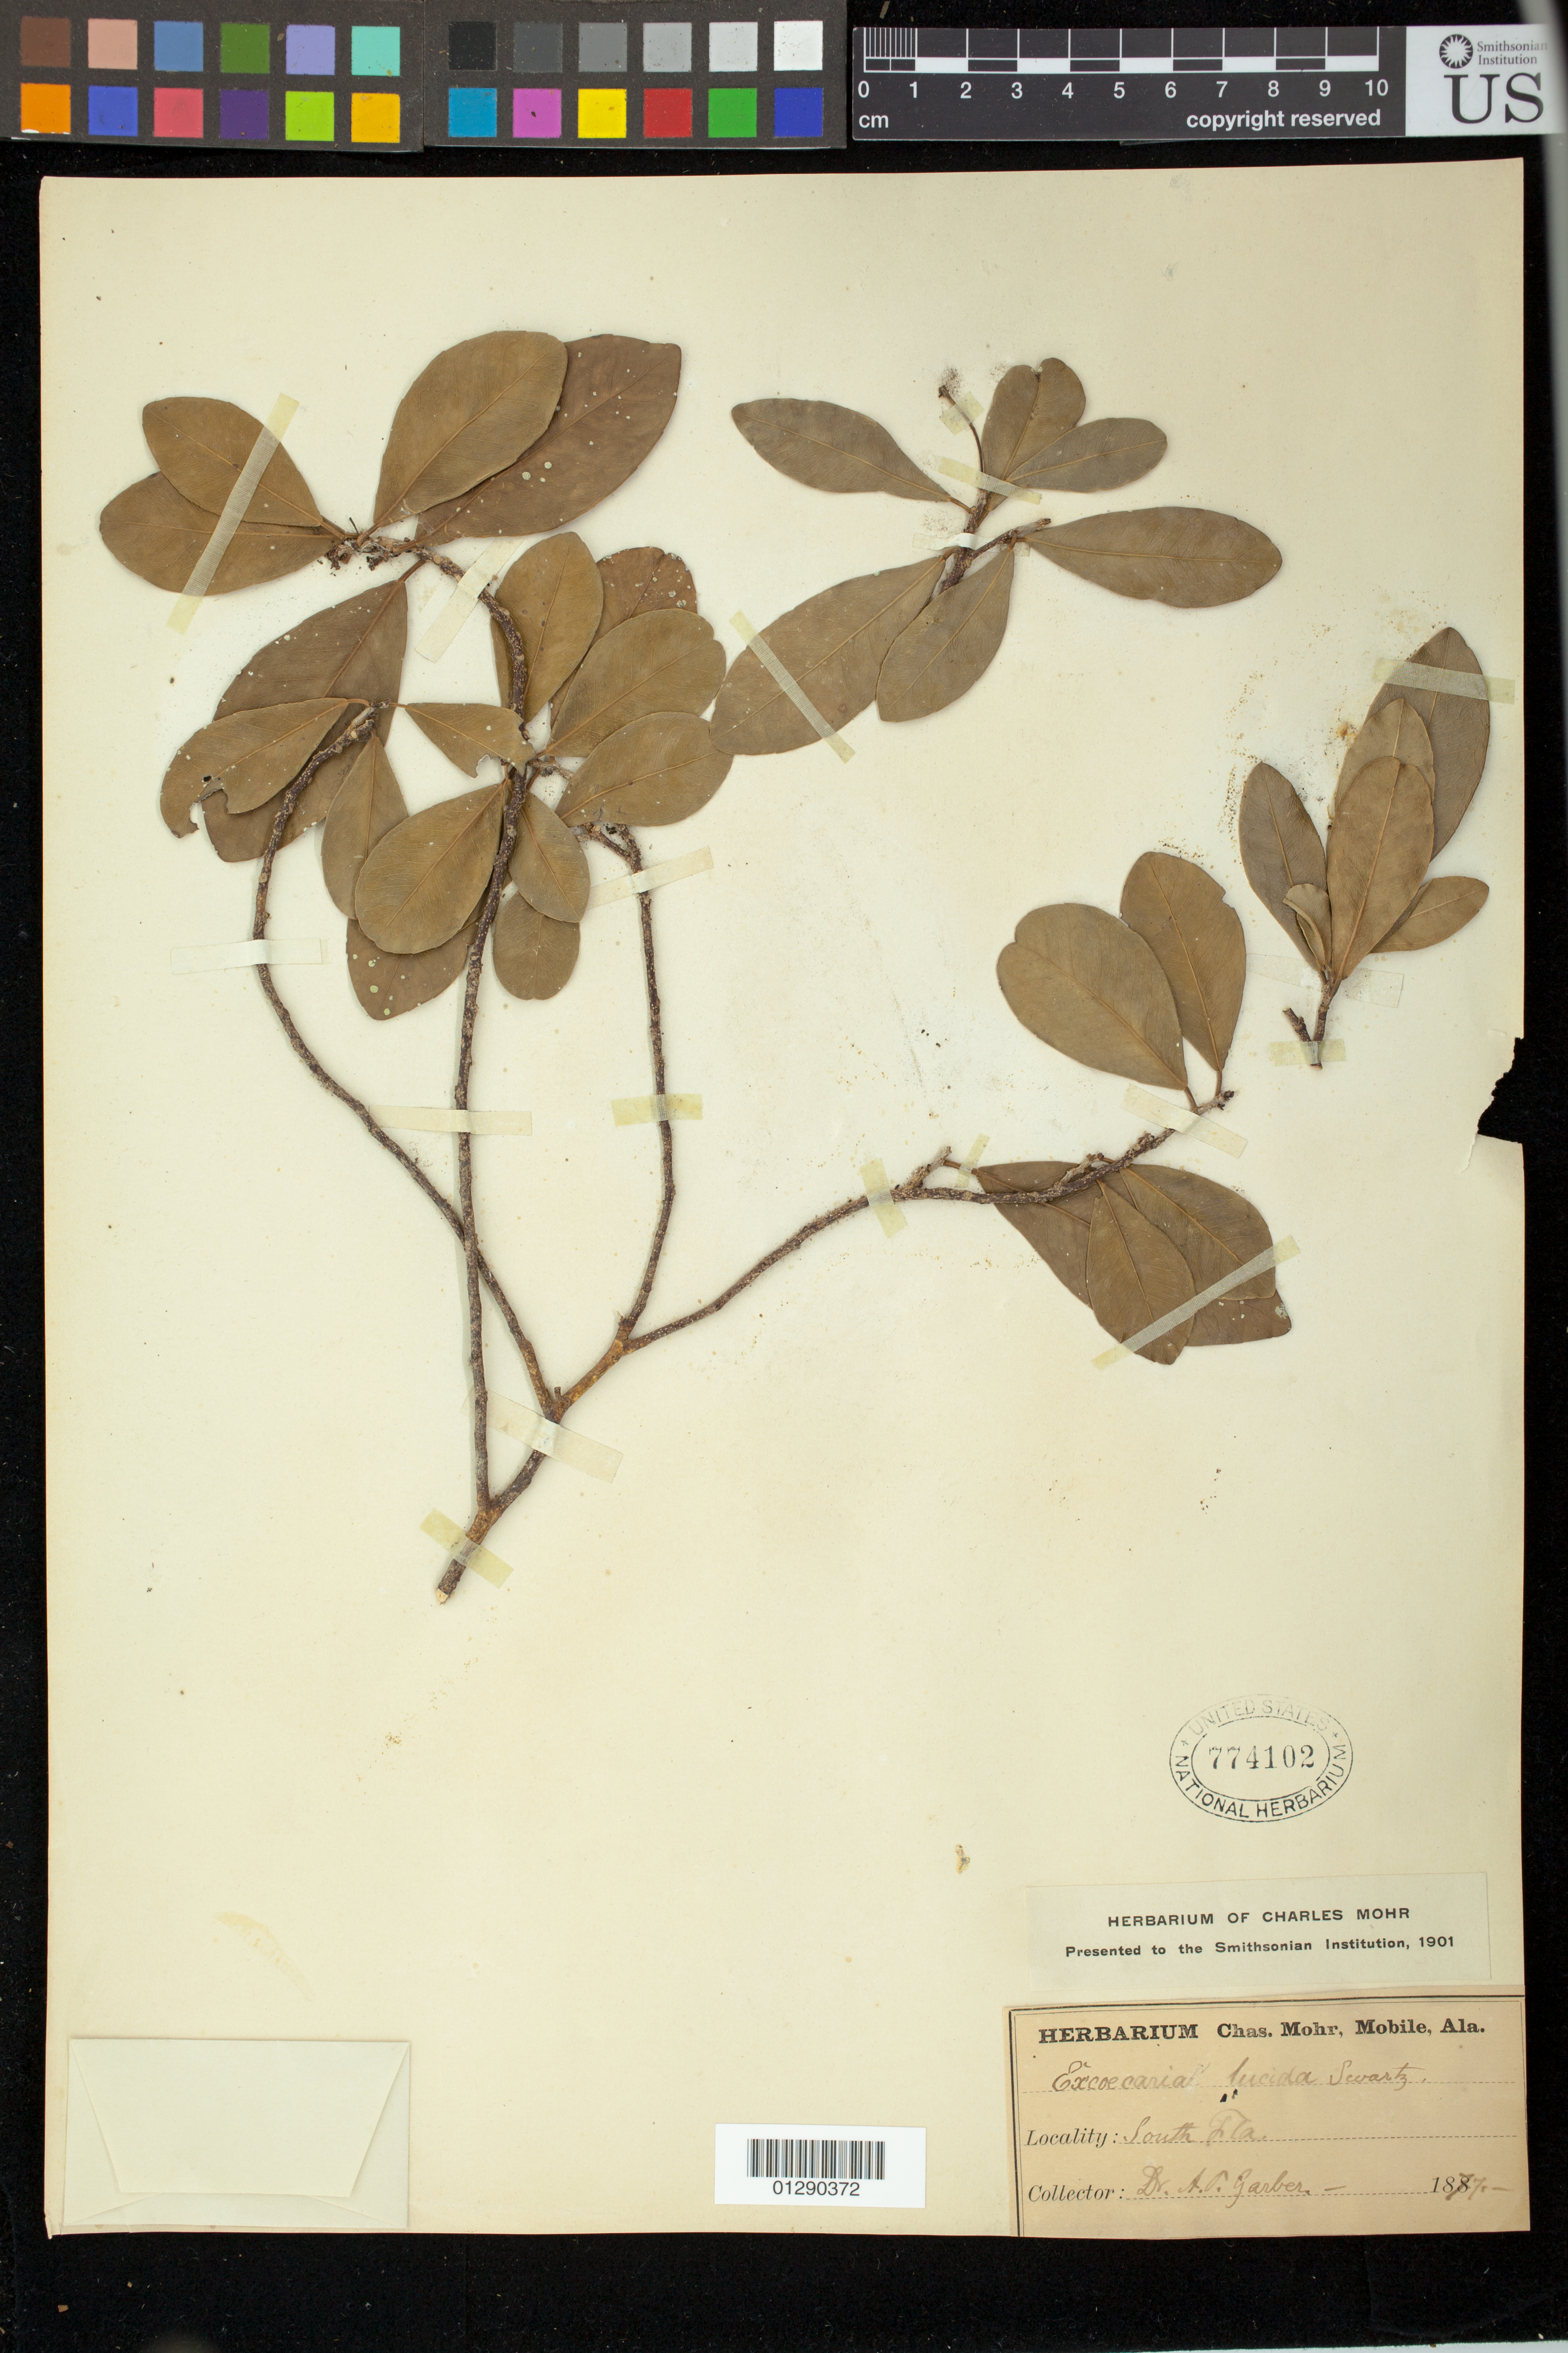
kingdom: Plantae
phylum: Tracheophyta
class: Magnoliopsida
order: Malpighiales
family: Euphorbiaceae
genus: Gymnanthes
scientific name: Gymnanthes lucida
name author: Sw.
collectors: A. P. Garber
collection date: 1877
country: United States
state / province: Alabama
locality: South Ala.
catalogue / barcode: US 774102